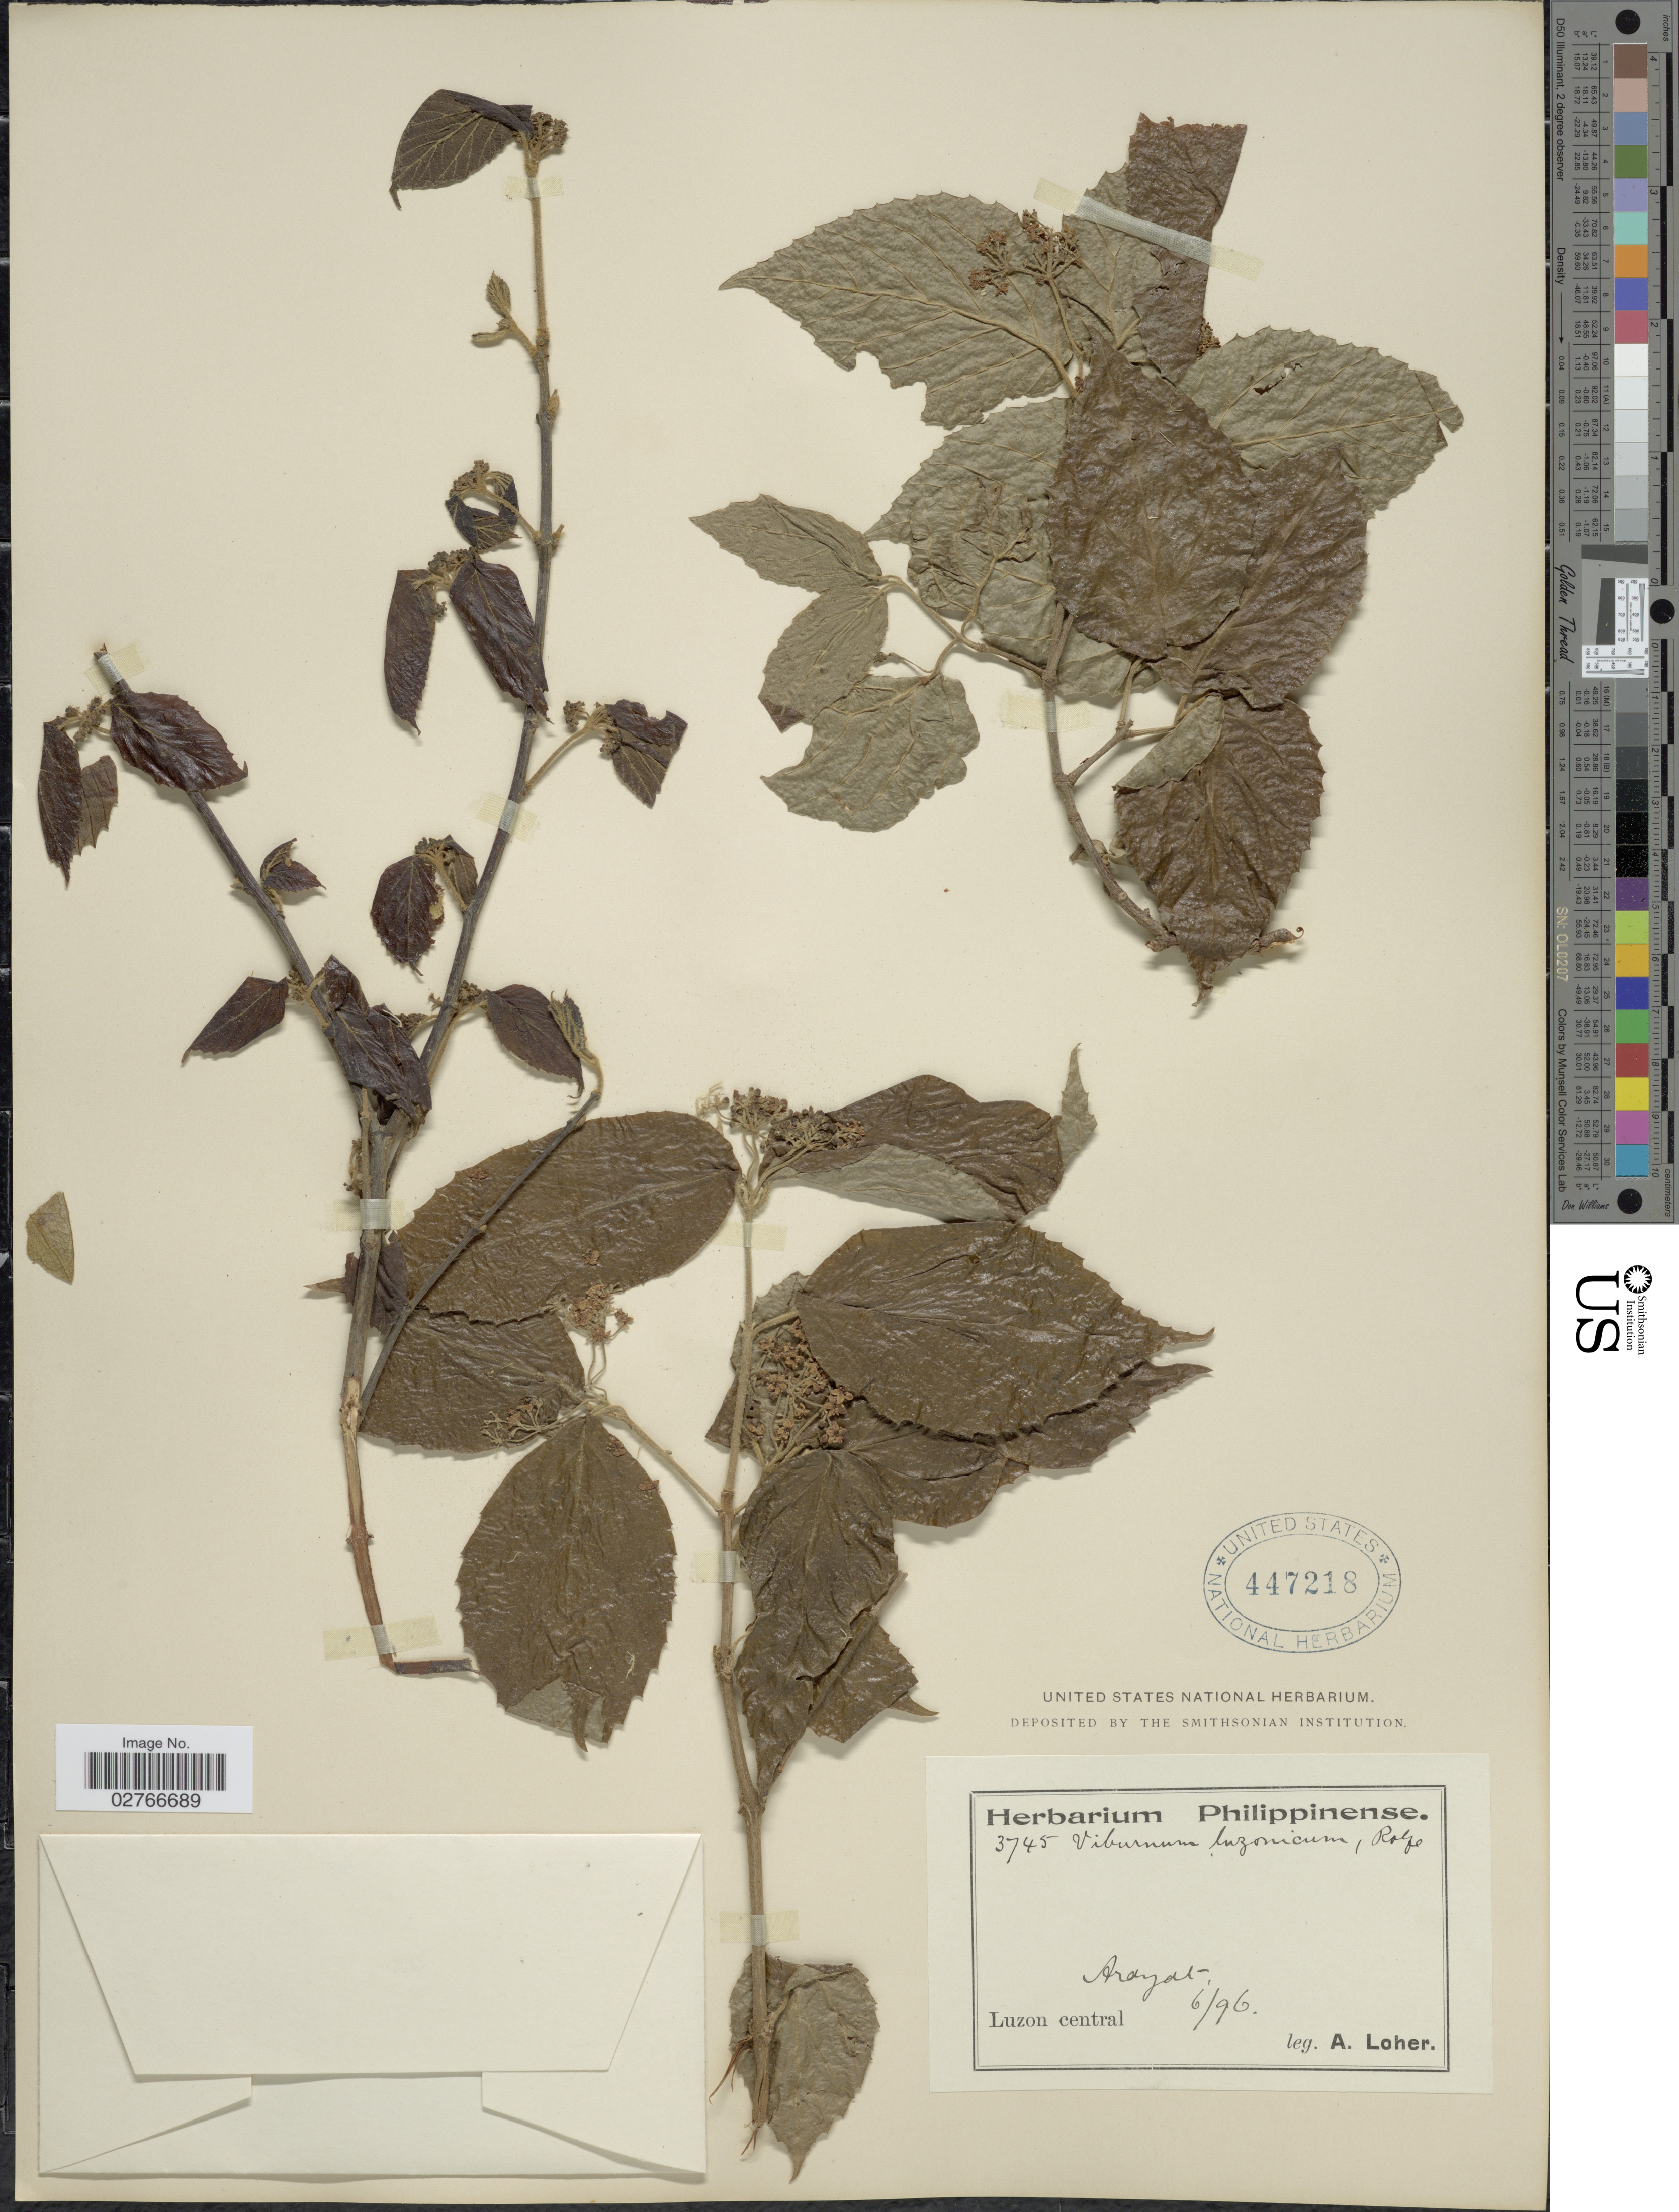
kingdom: Plantae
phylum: Tracheophyta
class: Magnoliopsida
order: Dipsacales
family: Viburnaceae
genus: Viburnum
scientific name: Viburnum luzonicum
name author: Rolfe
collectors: A. Loher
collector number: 3745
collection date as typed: Transcribed d/m/y: /6/96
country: Philippines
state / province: Central Luzon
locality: Arayat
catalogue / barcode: US 447218